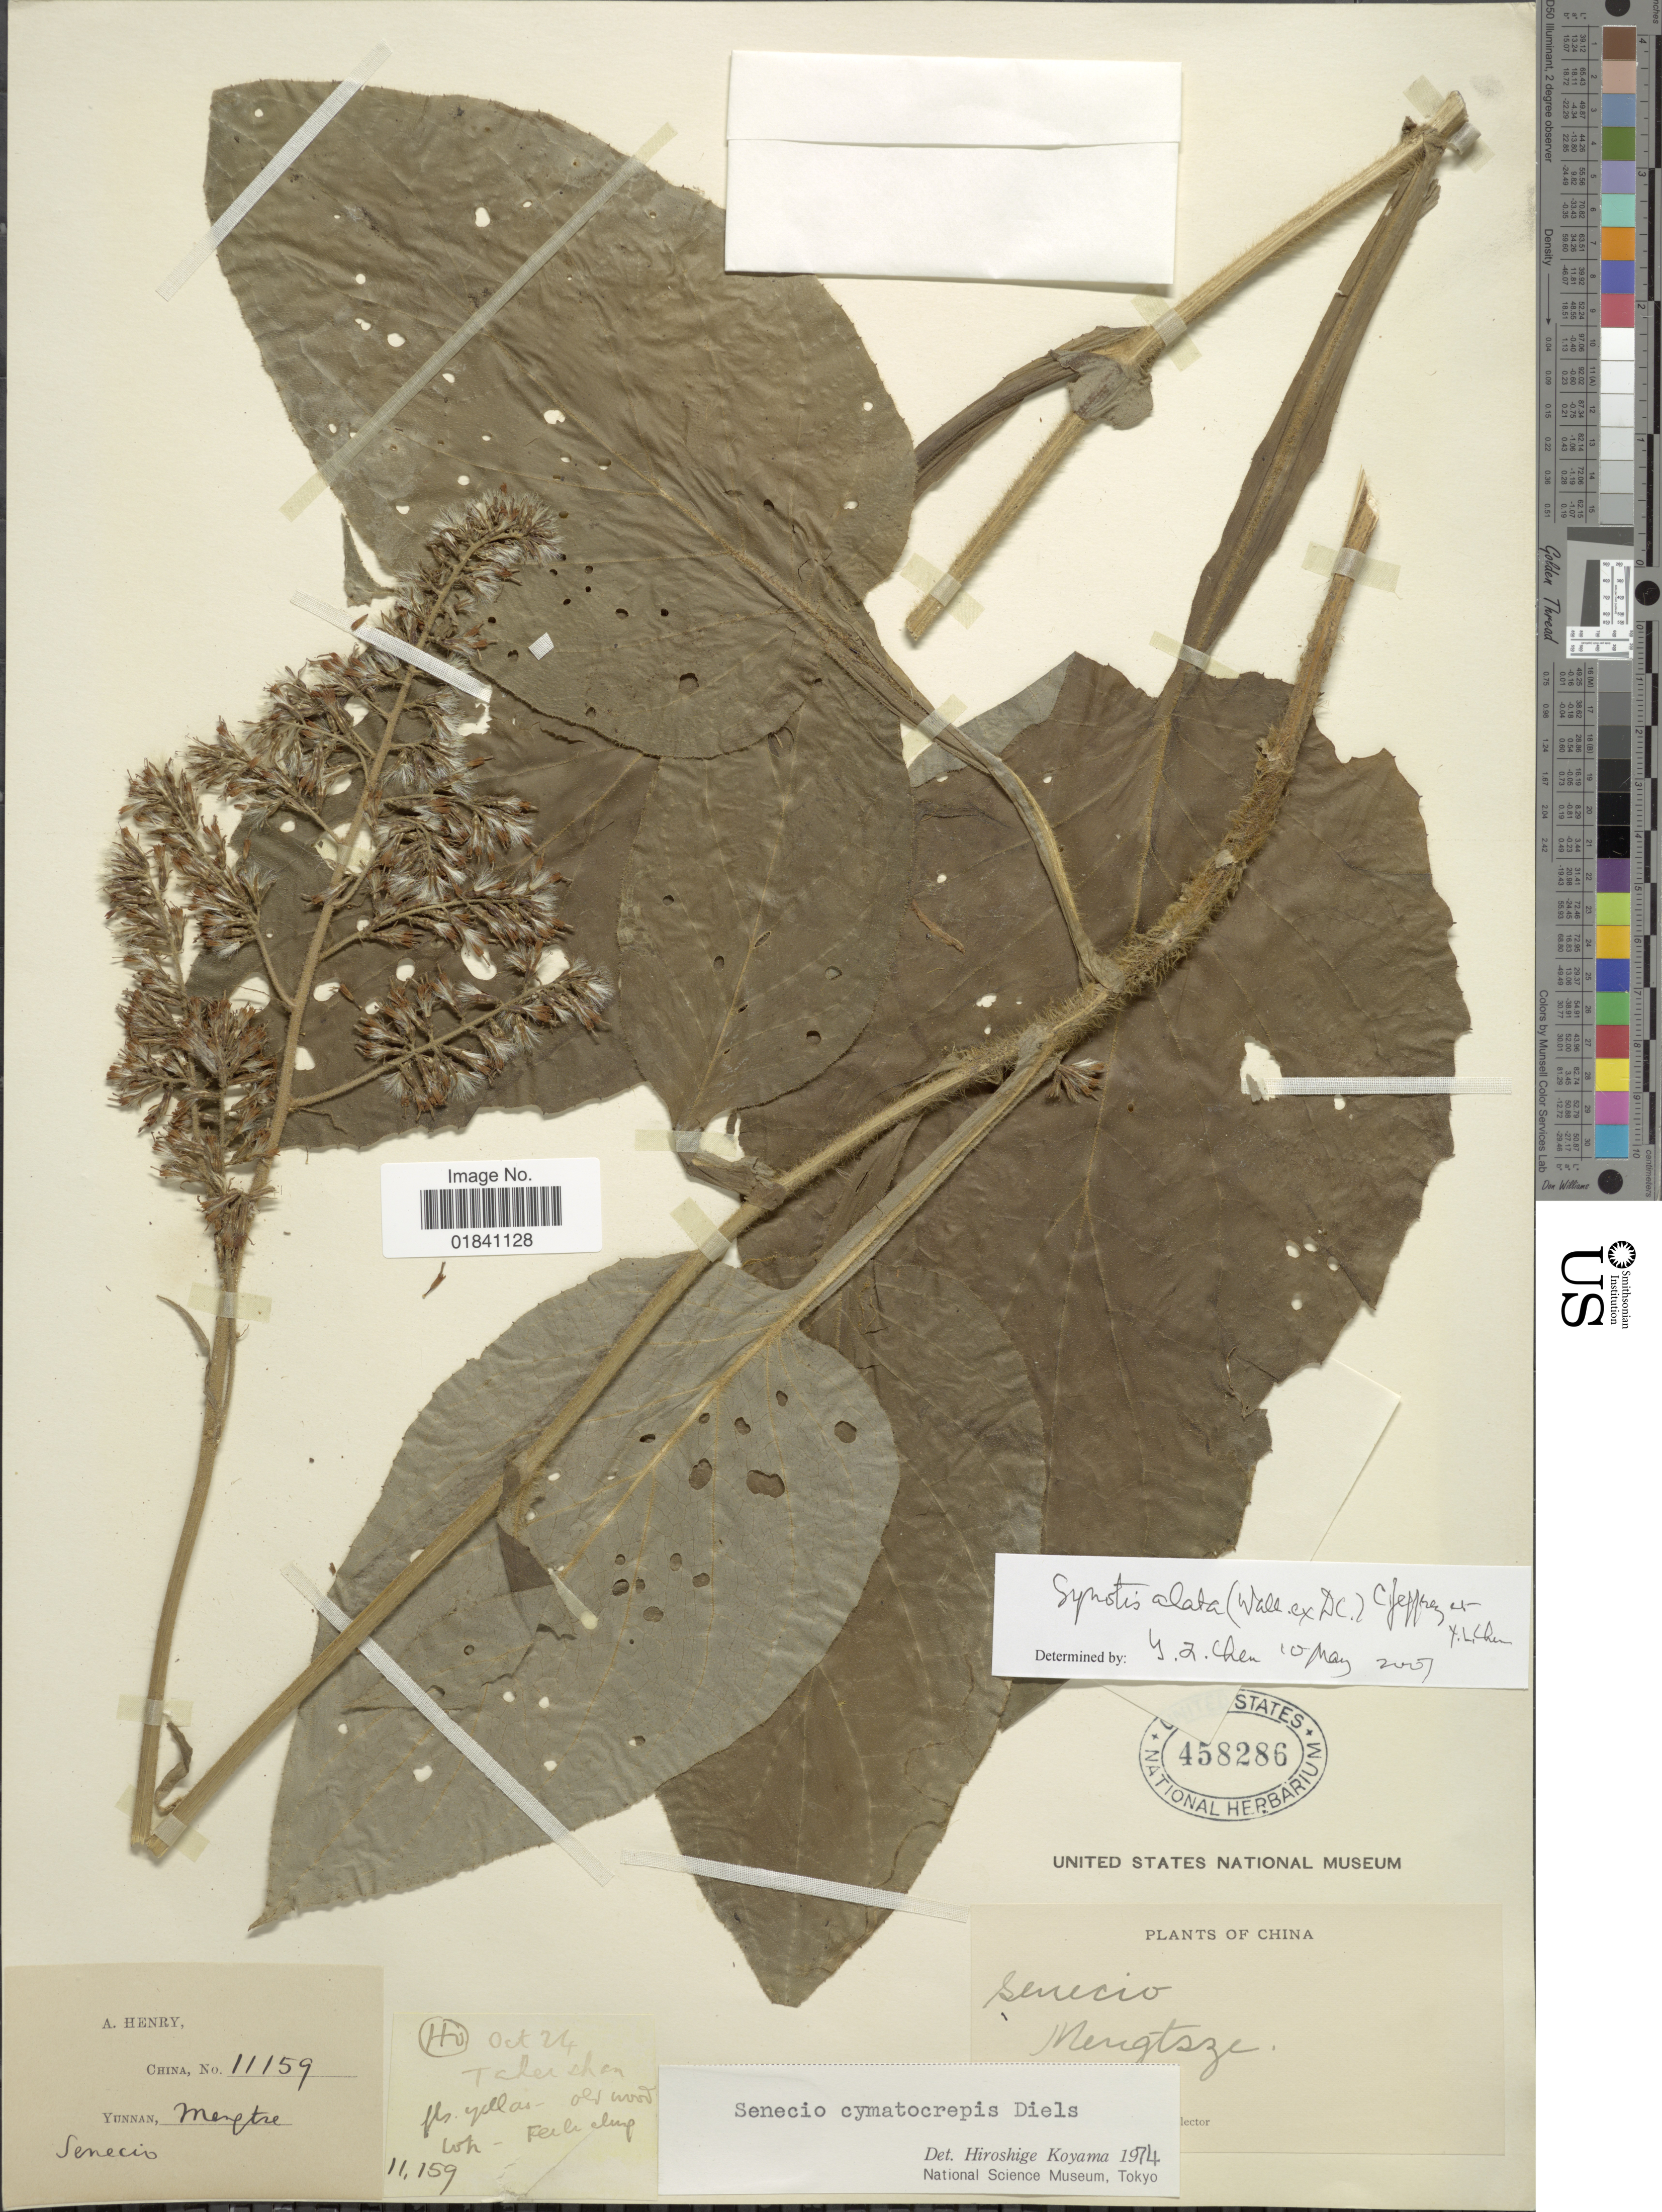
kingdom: Plantae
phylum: Tracheophyta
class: Magnoliopsida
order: Asterales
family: Asteraceae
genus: Synotis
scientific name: Synotis alata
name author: (Wall.) C. Jeffrey & Y.L. Chen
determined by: Chen, Y. L.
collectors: A. Henry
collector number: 11159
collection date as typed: Transcribed d/m/y: /10/24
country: China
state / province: Yunnan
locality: Mengtsze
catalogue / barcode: US 458286